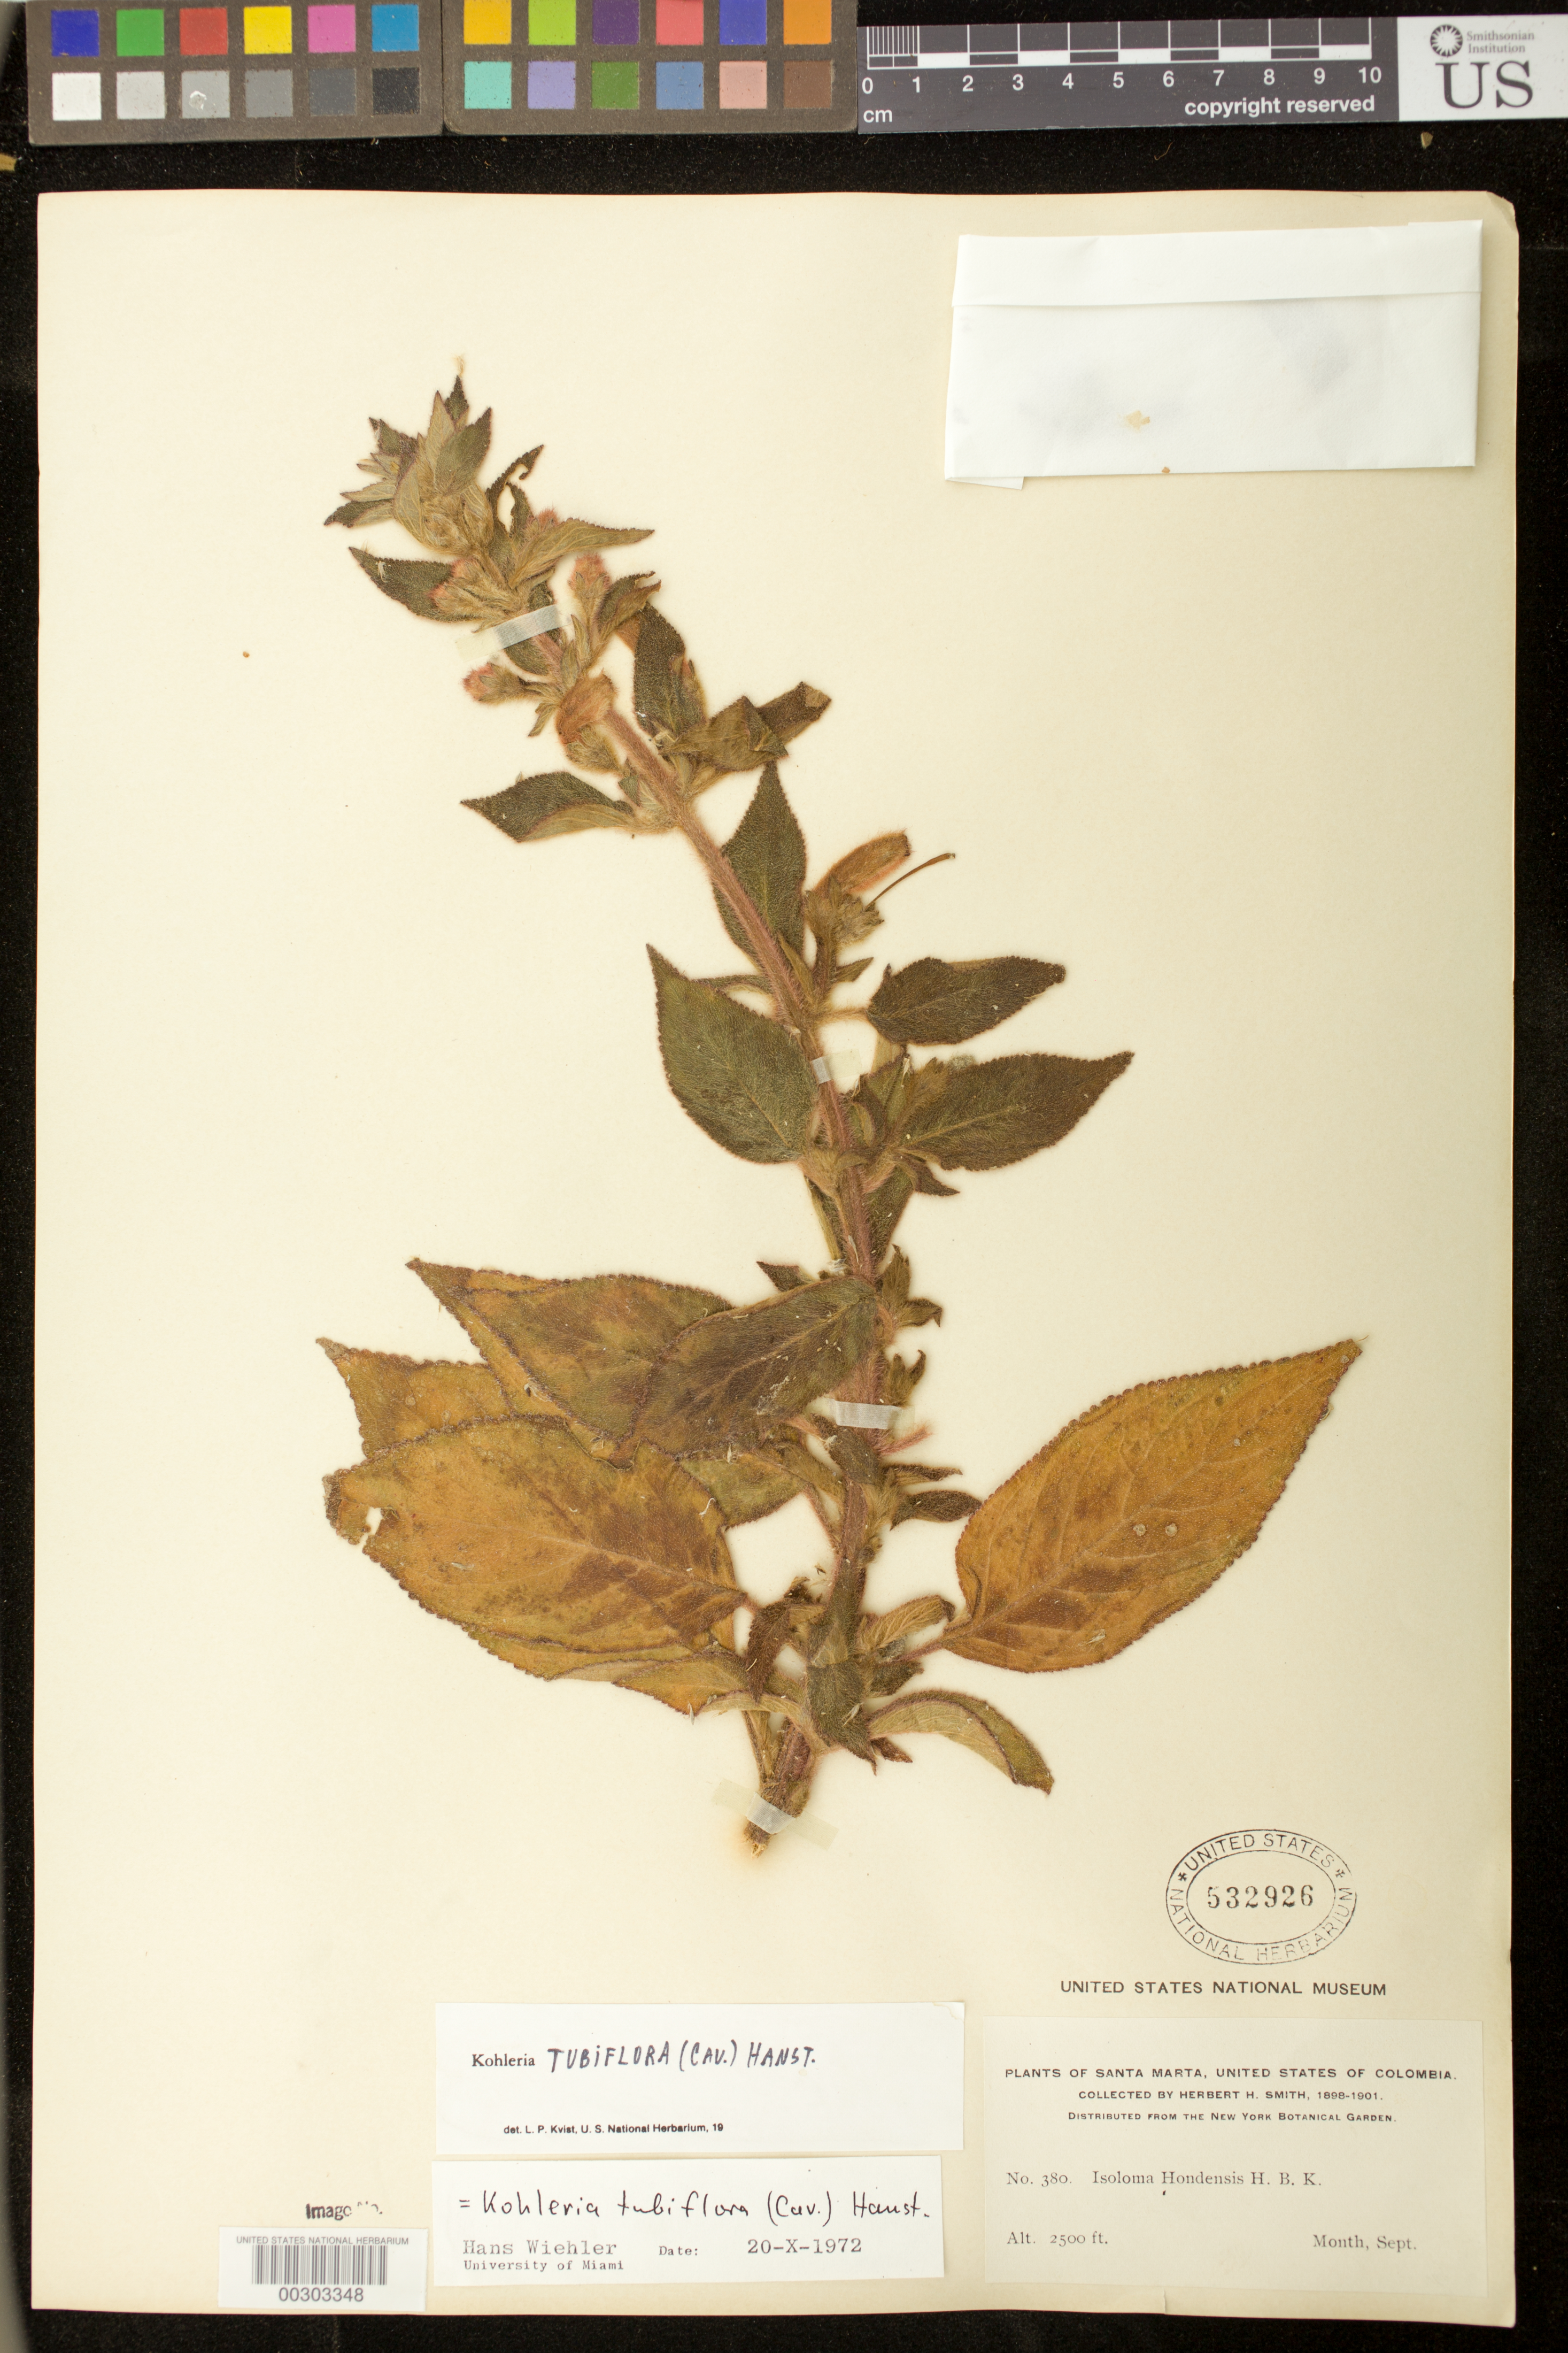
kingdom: Plantae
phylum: Tracheophyta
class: Magnoliopsida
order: Lamiales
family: Gesneriaceae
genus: Kohleria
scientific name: Kohleria tubiflora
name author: (Cav.) Hanst.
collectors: Herbert H. Smith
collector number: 380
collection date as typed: Sep 1898-1901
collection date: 1898-09/1901-09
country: Colombia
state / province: Magdalena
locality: Santa Marta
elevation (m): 762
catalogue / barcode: US 532926